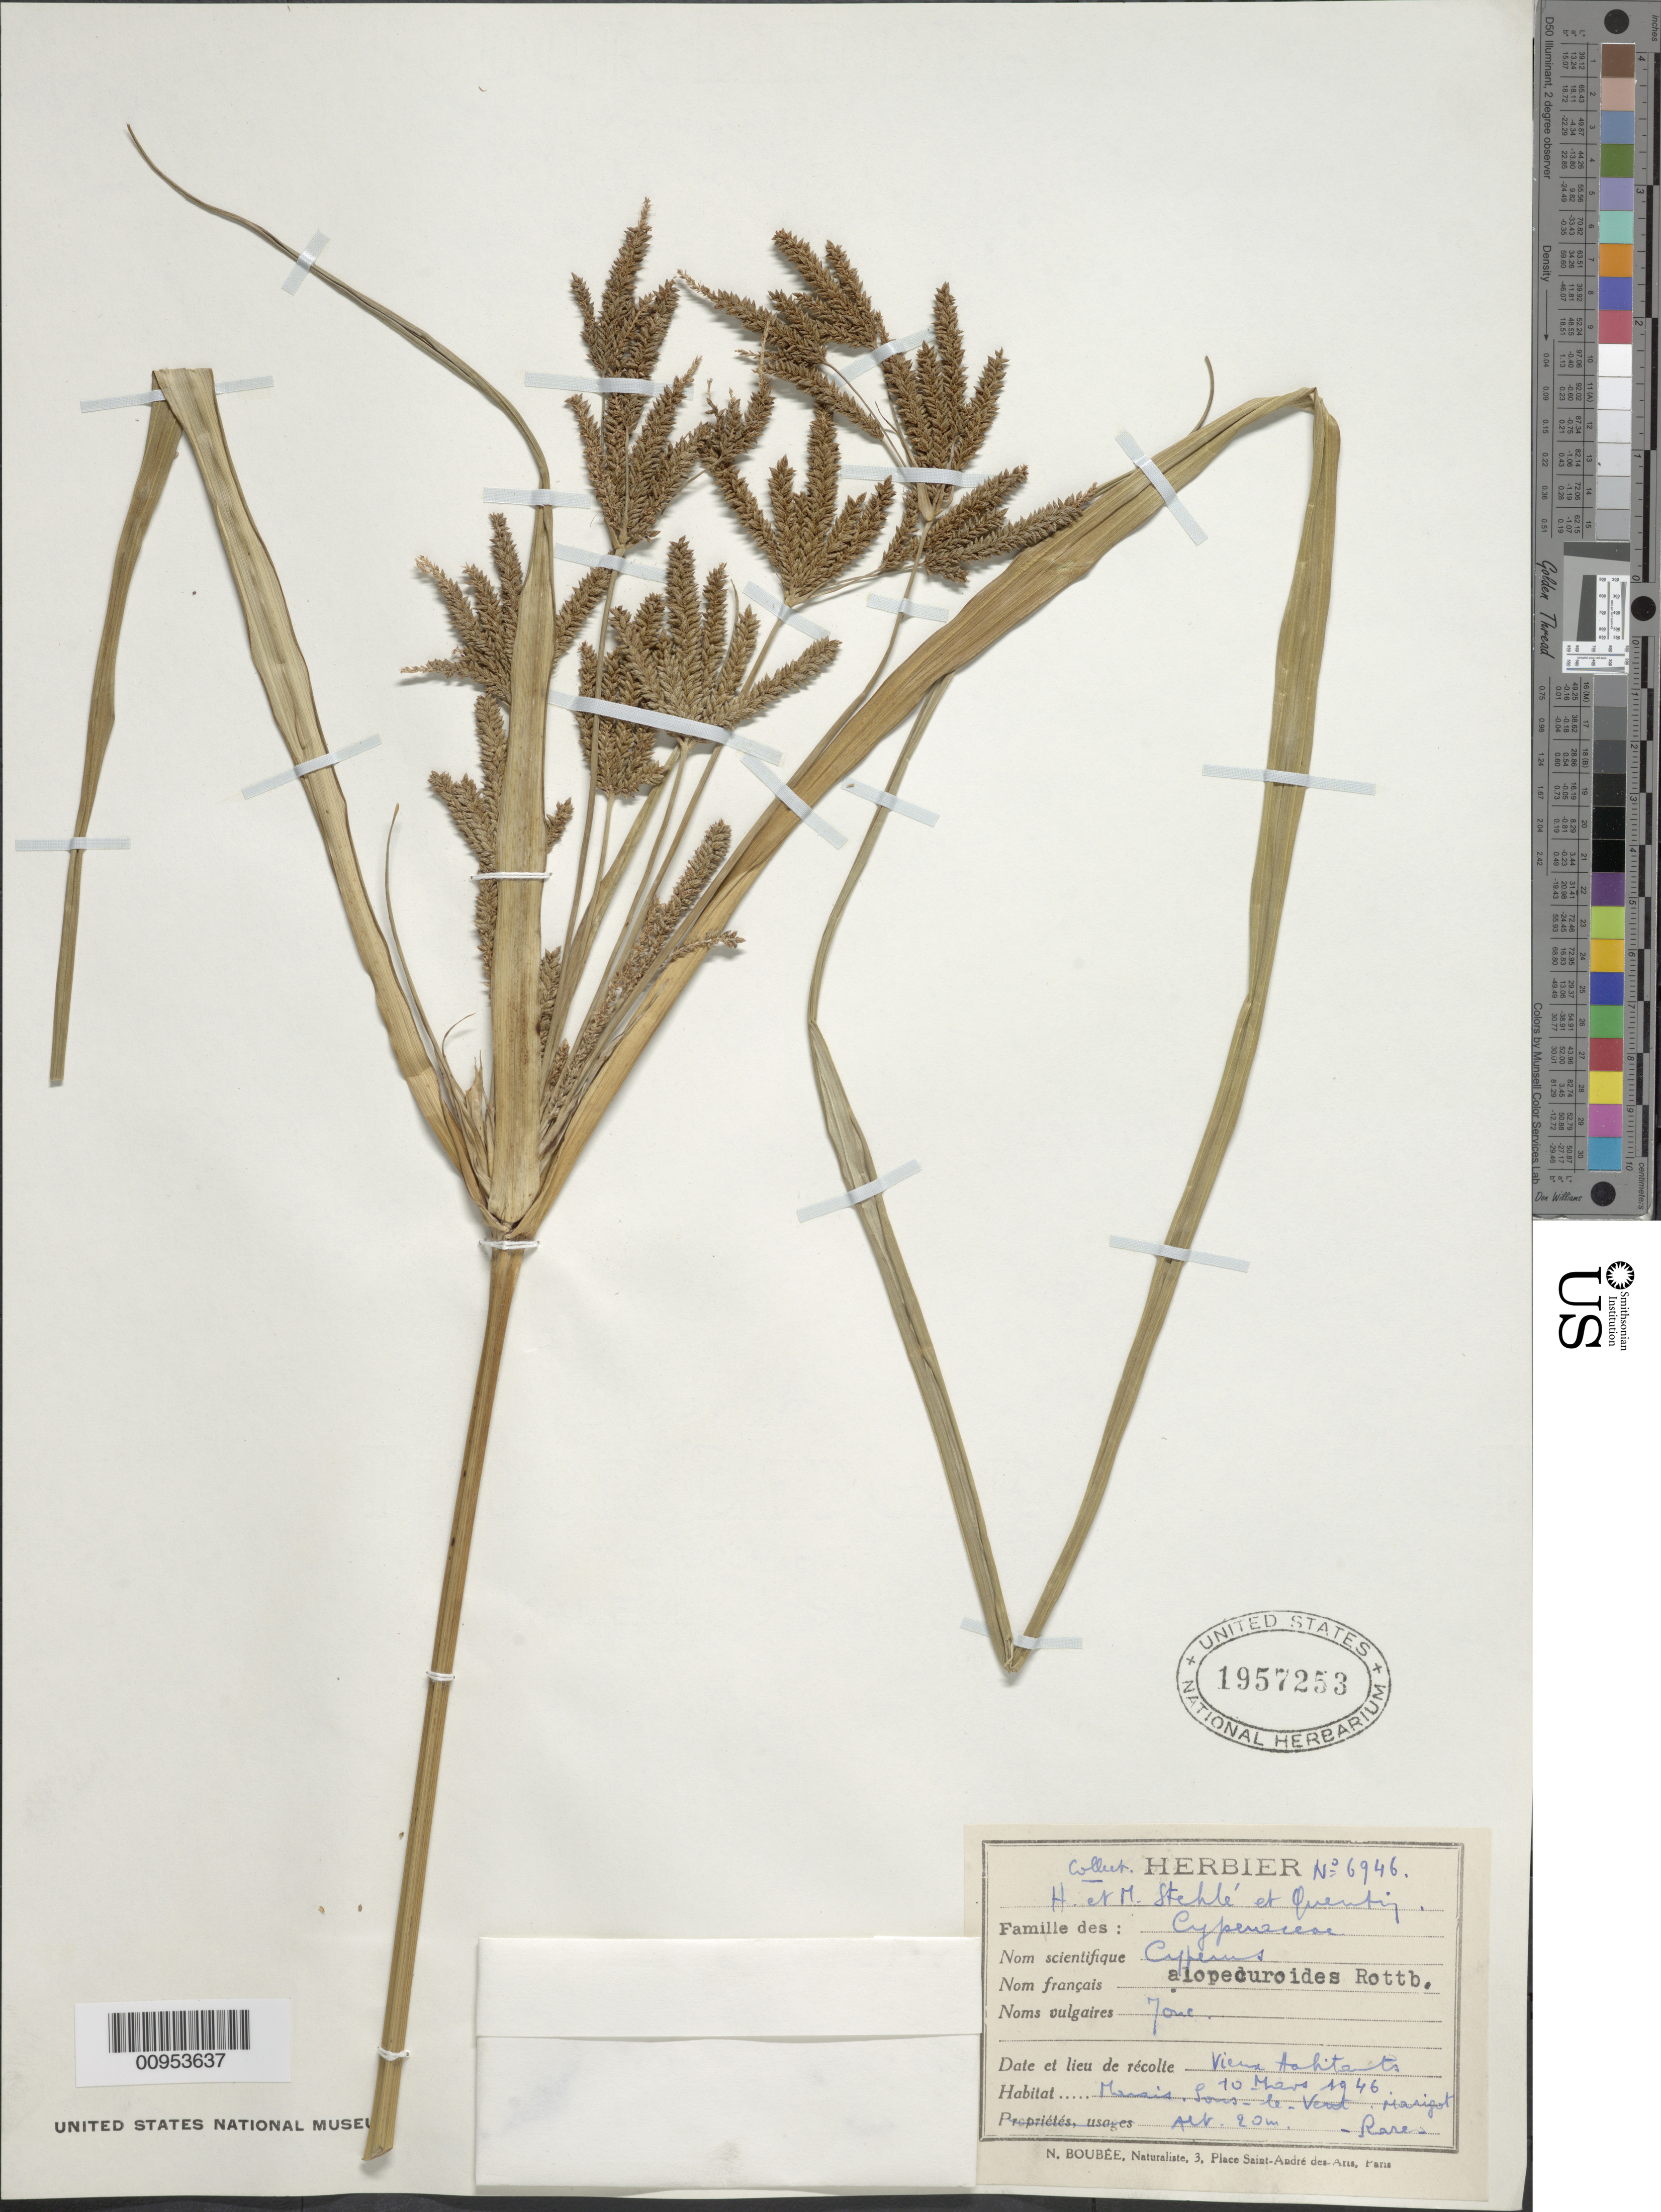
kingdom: Plantae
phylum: Tracheophyta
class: Liliopsida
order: Poales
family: Cyperaceae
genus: Cyperus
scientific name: Cyperus alopecuroides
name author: Rottb.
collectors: H. Stehlé, M. Stehlé & R. Quentin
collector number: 6946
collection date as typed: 10 Mar 1946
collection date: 1946-03-10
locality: Vieux "Achitante", Marigot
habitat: Marais, sous le vert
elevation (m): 20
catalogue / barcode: US 1957253